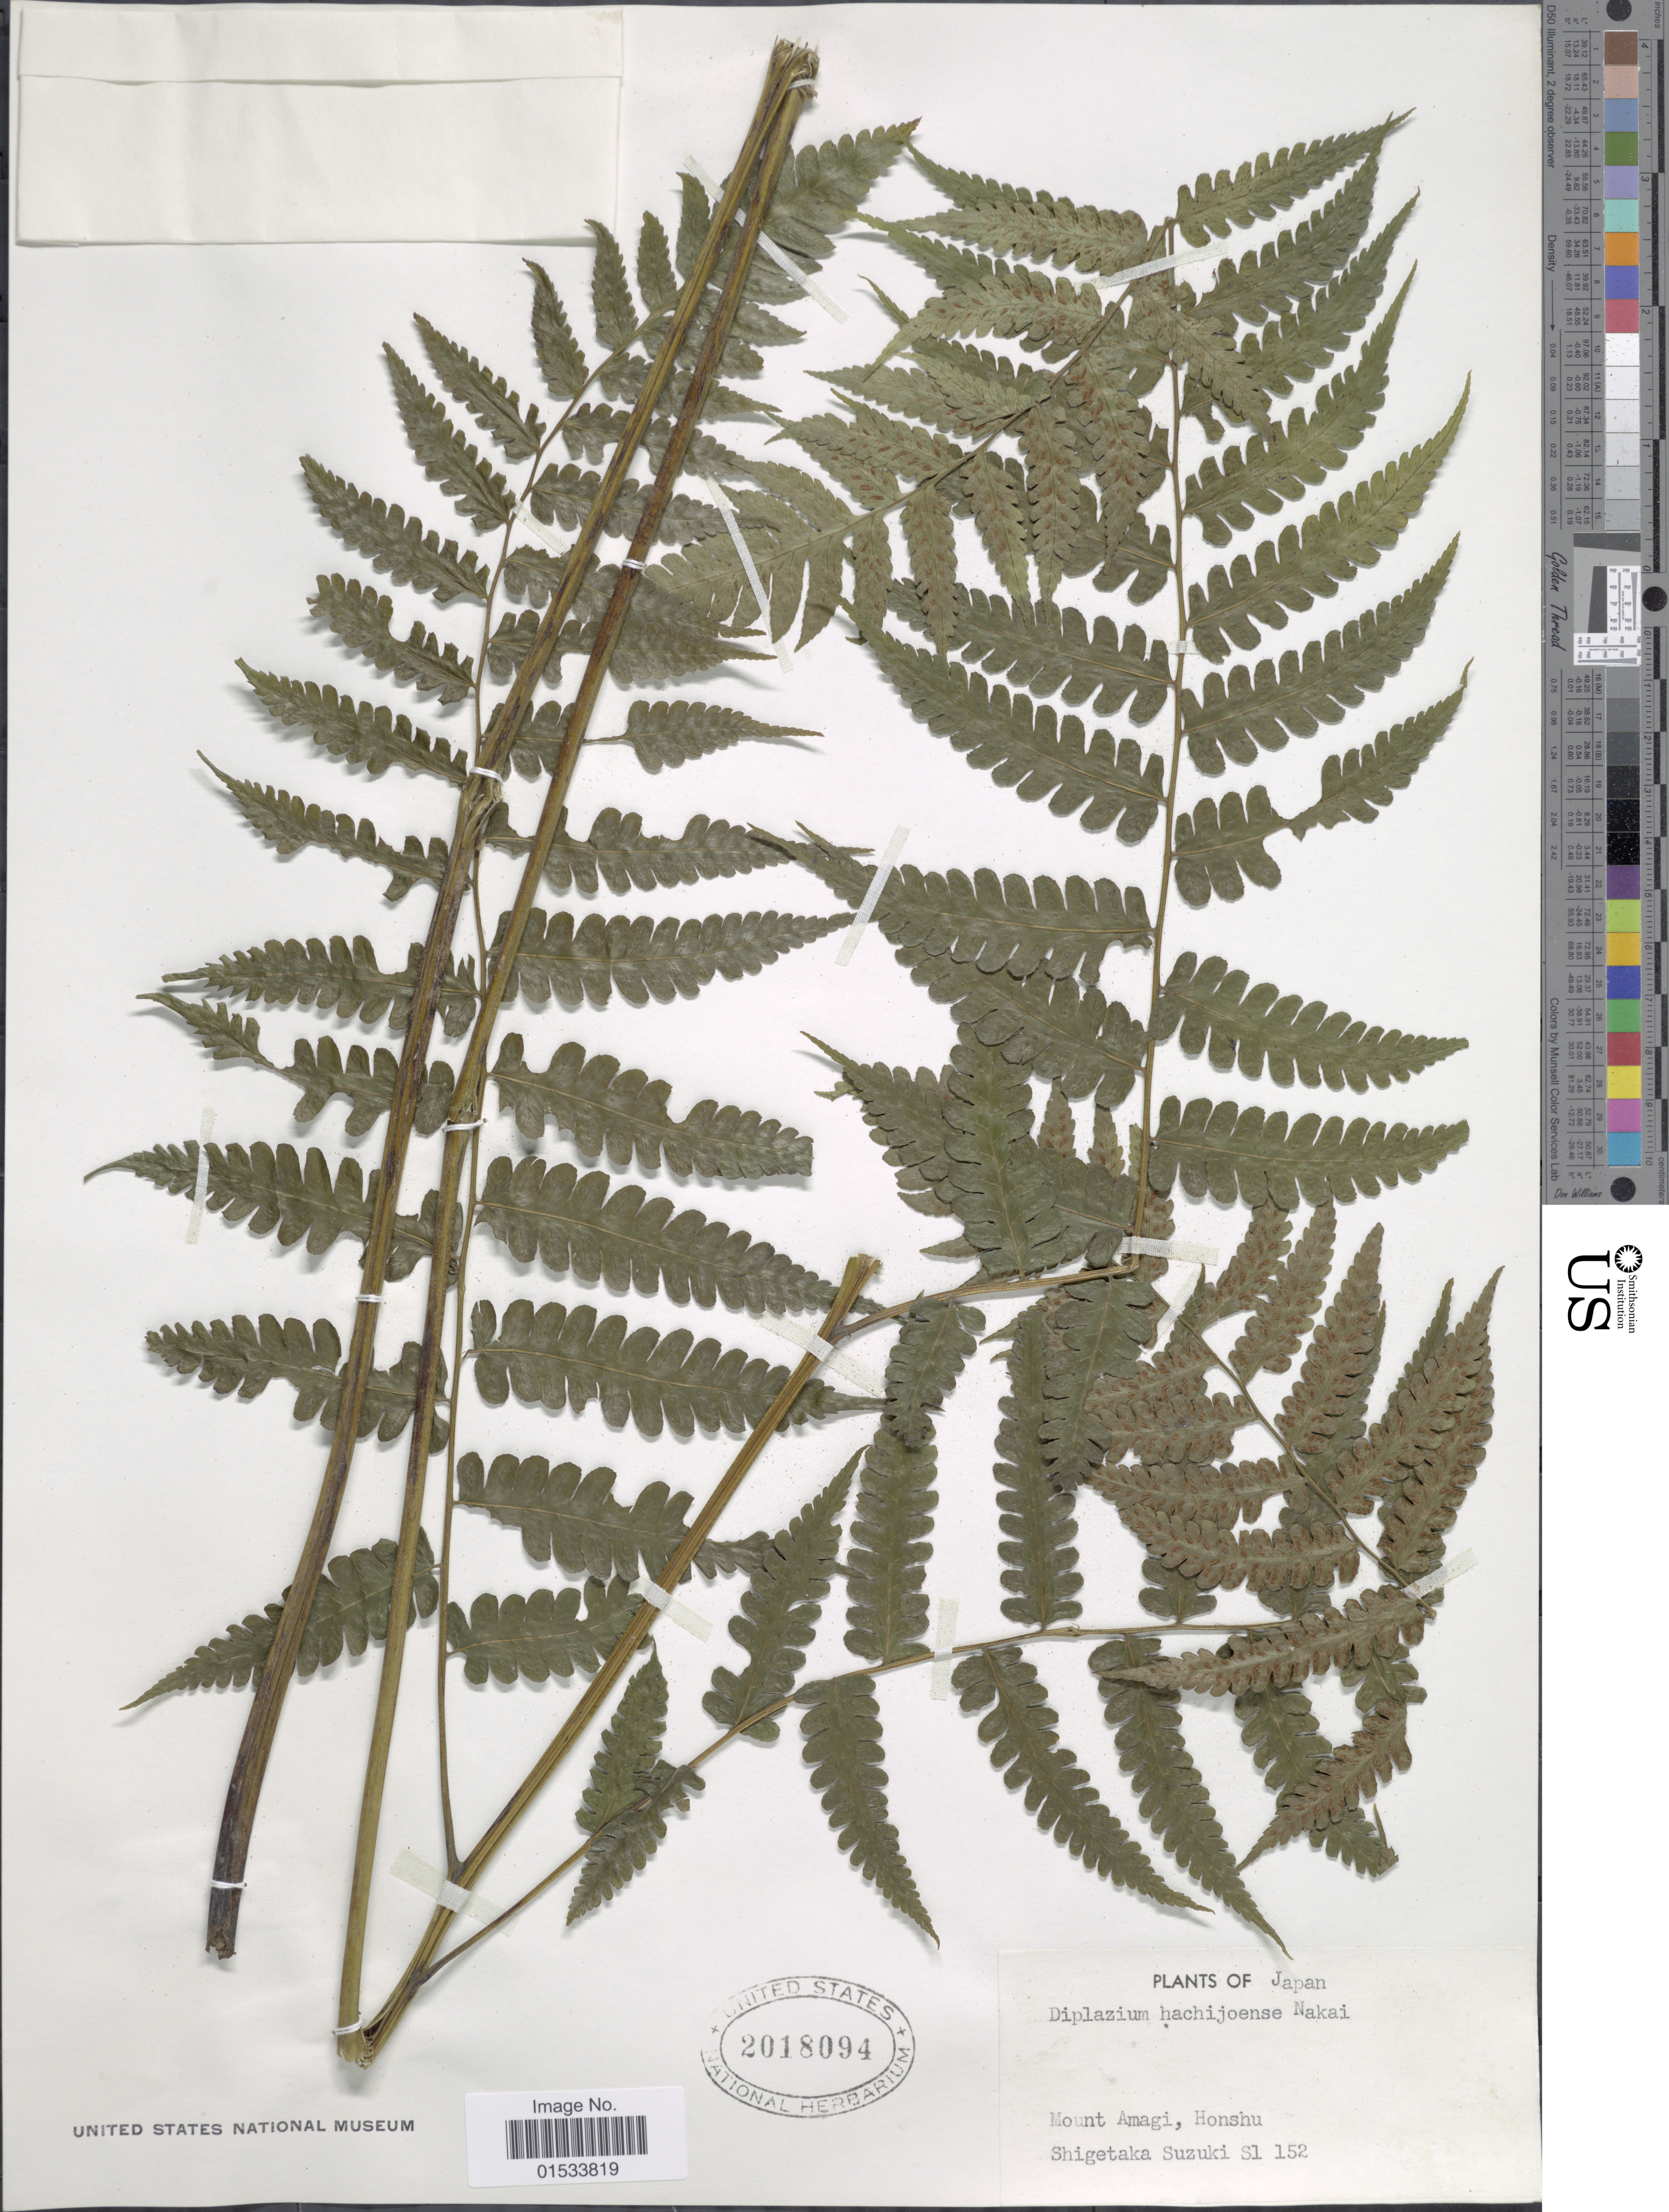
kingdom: Plantae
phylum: Tracheophyta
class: Polypodiopsida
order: Polypodiales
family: Athyriaceae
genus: Diplazium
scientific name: Diplazium hachijoense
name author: Nakai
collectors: S. Suzuki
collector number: S1152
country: Japan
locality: Mount Amagi, Honshu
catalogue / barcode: US 2018094